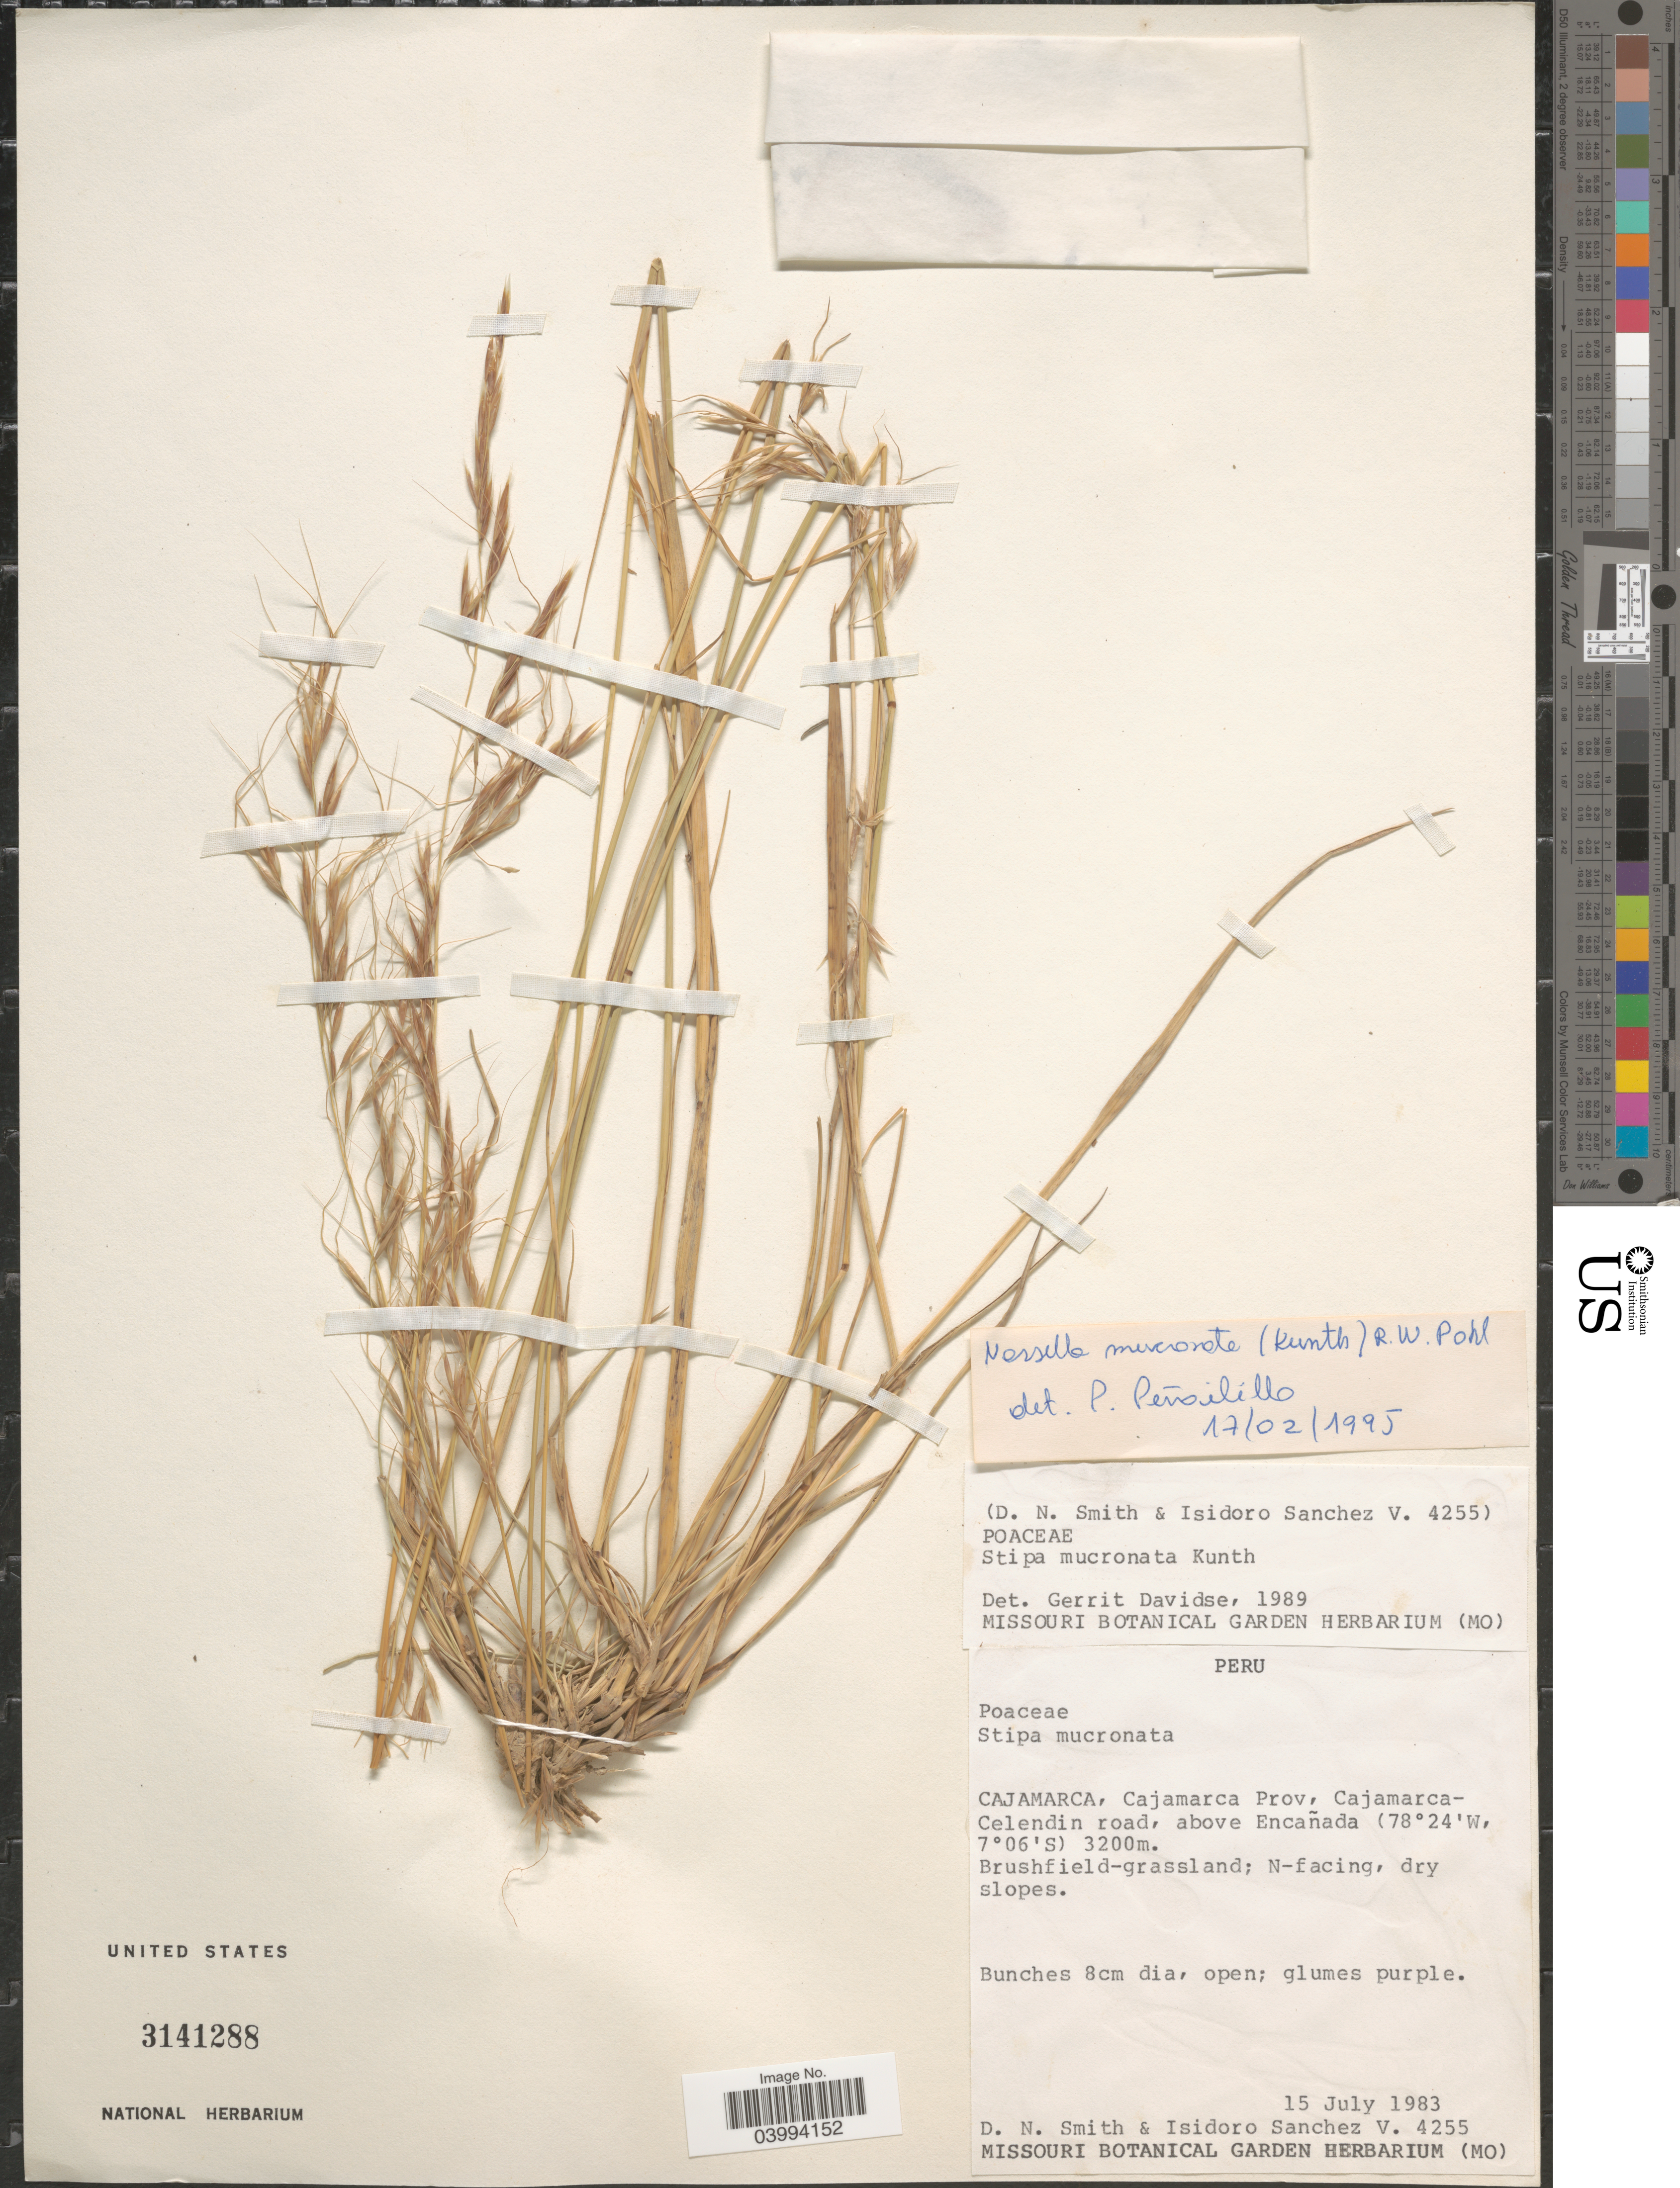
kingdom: Plantae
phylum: Tracheophyta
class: Liliopsida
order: Poales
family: Poaceae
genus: Nassella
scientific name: Nassella mucronata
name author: (Kunth) R.W. Pohl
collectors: D. Smith & I. Sánchez Vega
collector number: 4255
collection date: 1983-07-15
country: Peru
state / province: Cajamarca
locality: Cajamarca-Celendin road, above Encañada. N-facing.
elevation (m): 3200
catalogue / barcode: US 3141288